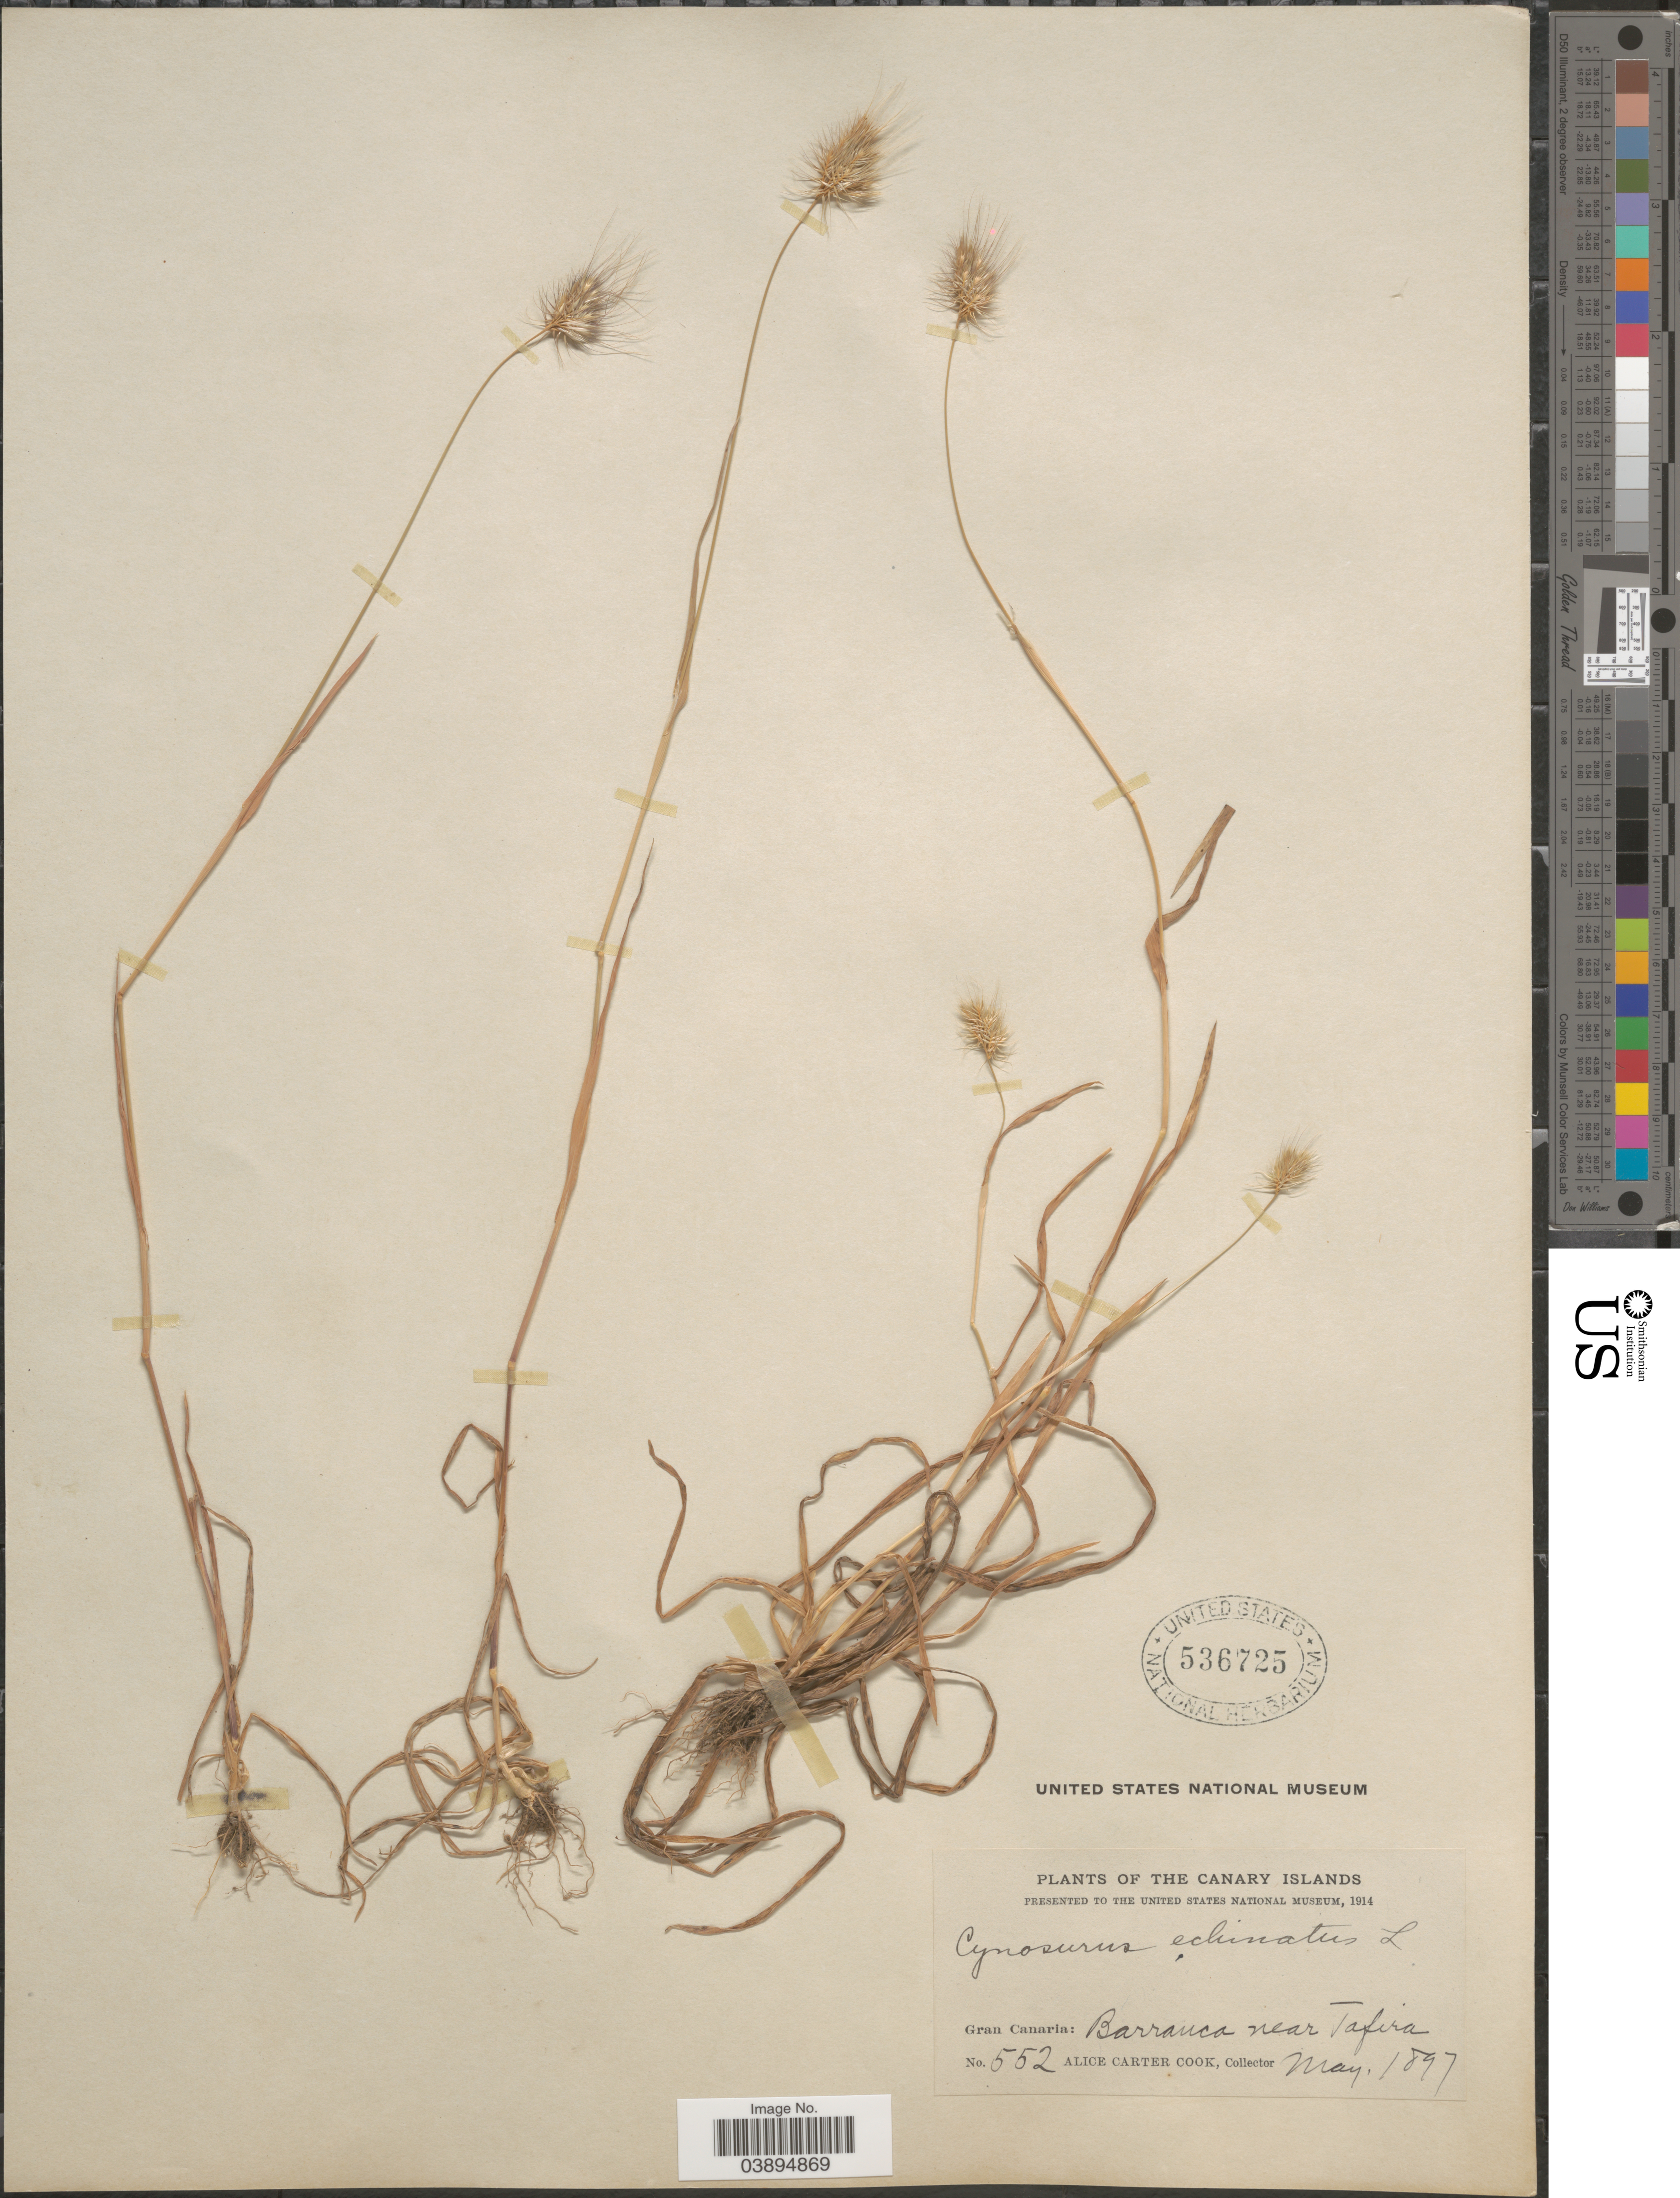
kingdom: Plantae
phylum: Tracheophyta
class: Liliopsida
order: Poales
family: Poaceae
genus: Cynosurus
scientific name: Cynosurus echinatus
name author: L.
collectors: Alice C. Cook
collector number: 552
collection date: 1897-05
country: Spain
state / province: Canarias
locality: Canary Islands. Gran Canaria: Barranca near Tafira.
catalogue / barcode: US 536725